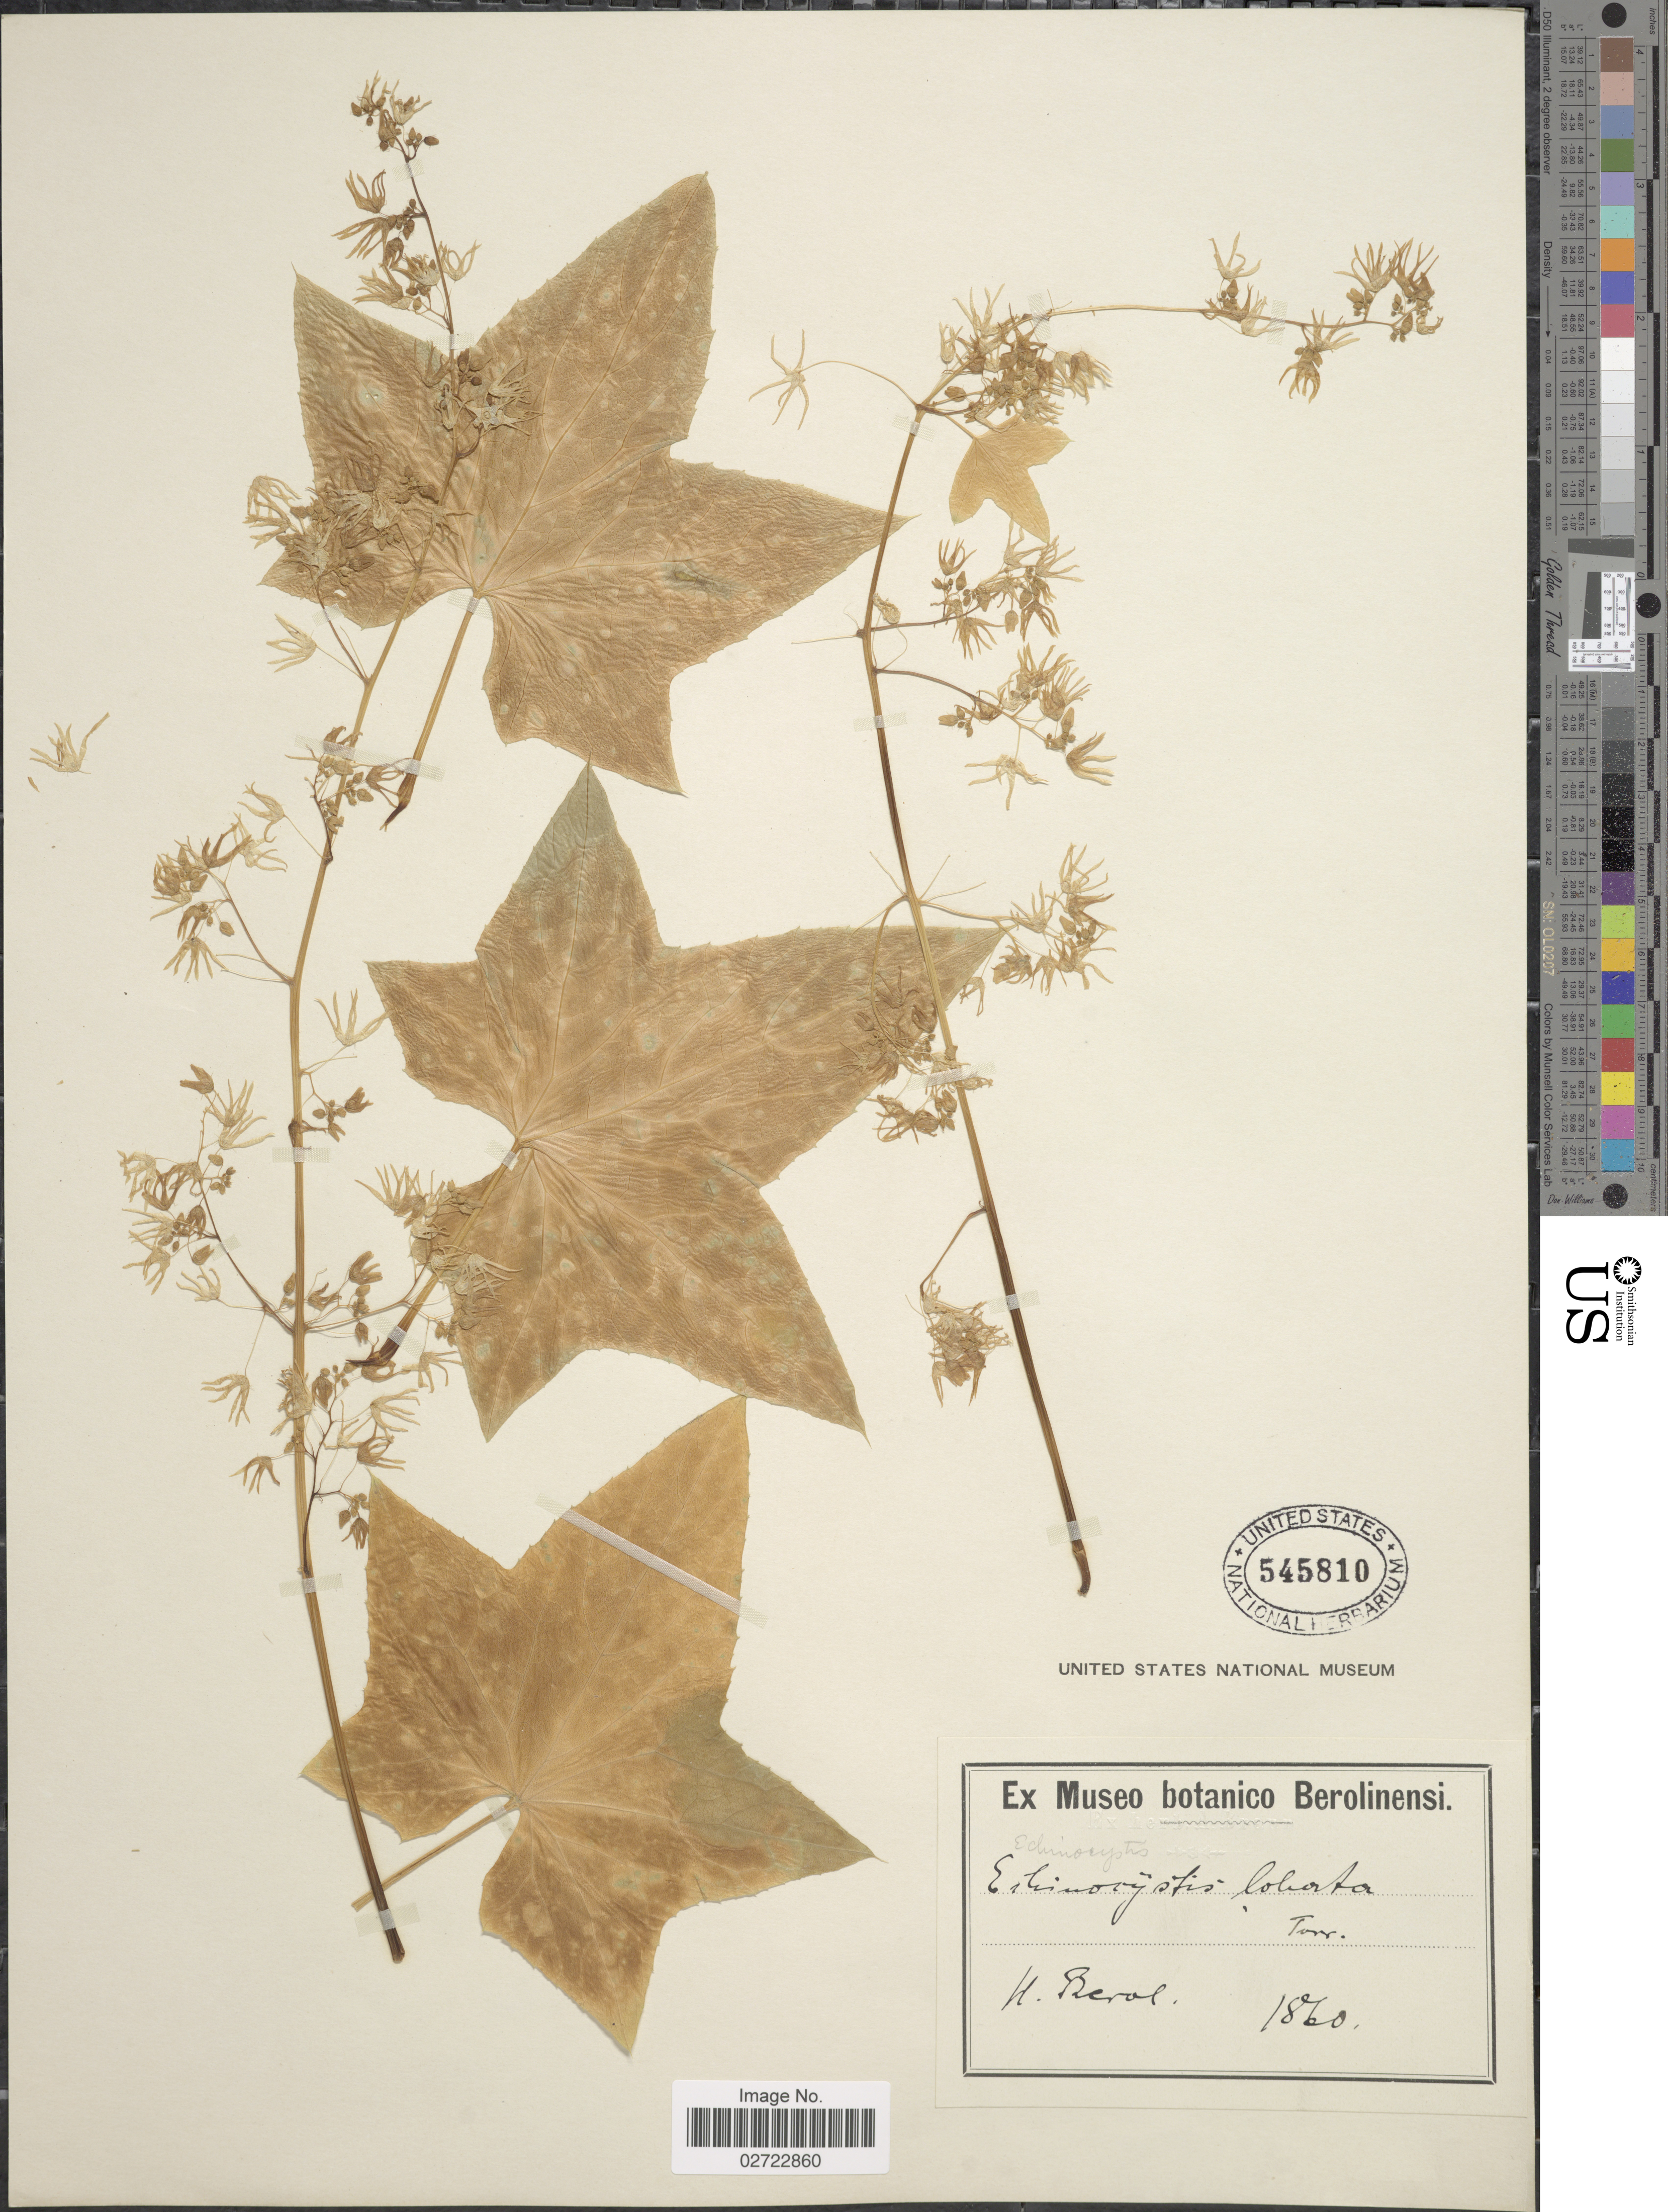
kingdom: Plantae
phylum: Tracheophyta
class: Magnoliopsida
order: Cucurbitales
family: Cucurbitaceae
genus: Echinocystis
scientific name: Echinocystis lobata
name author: (Michx.) Torr. & A. Gray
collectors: ex herb. Museo botanico Berolinensi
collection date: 1860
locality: W. Berol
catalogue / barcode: US 545810